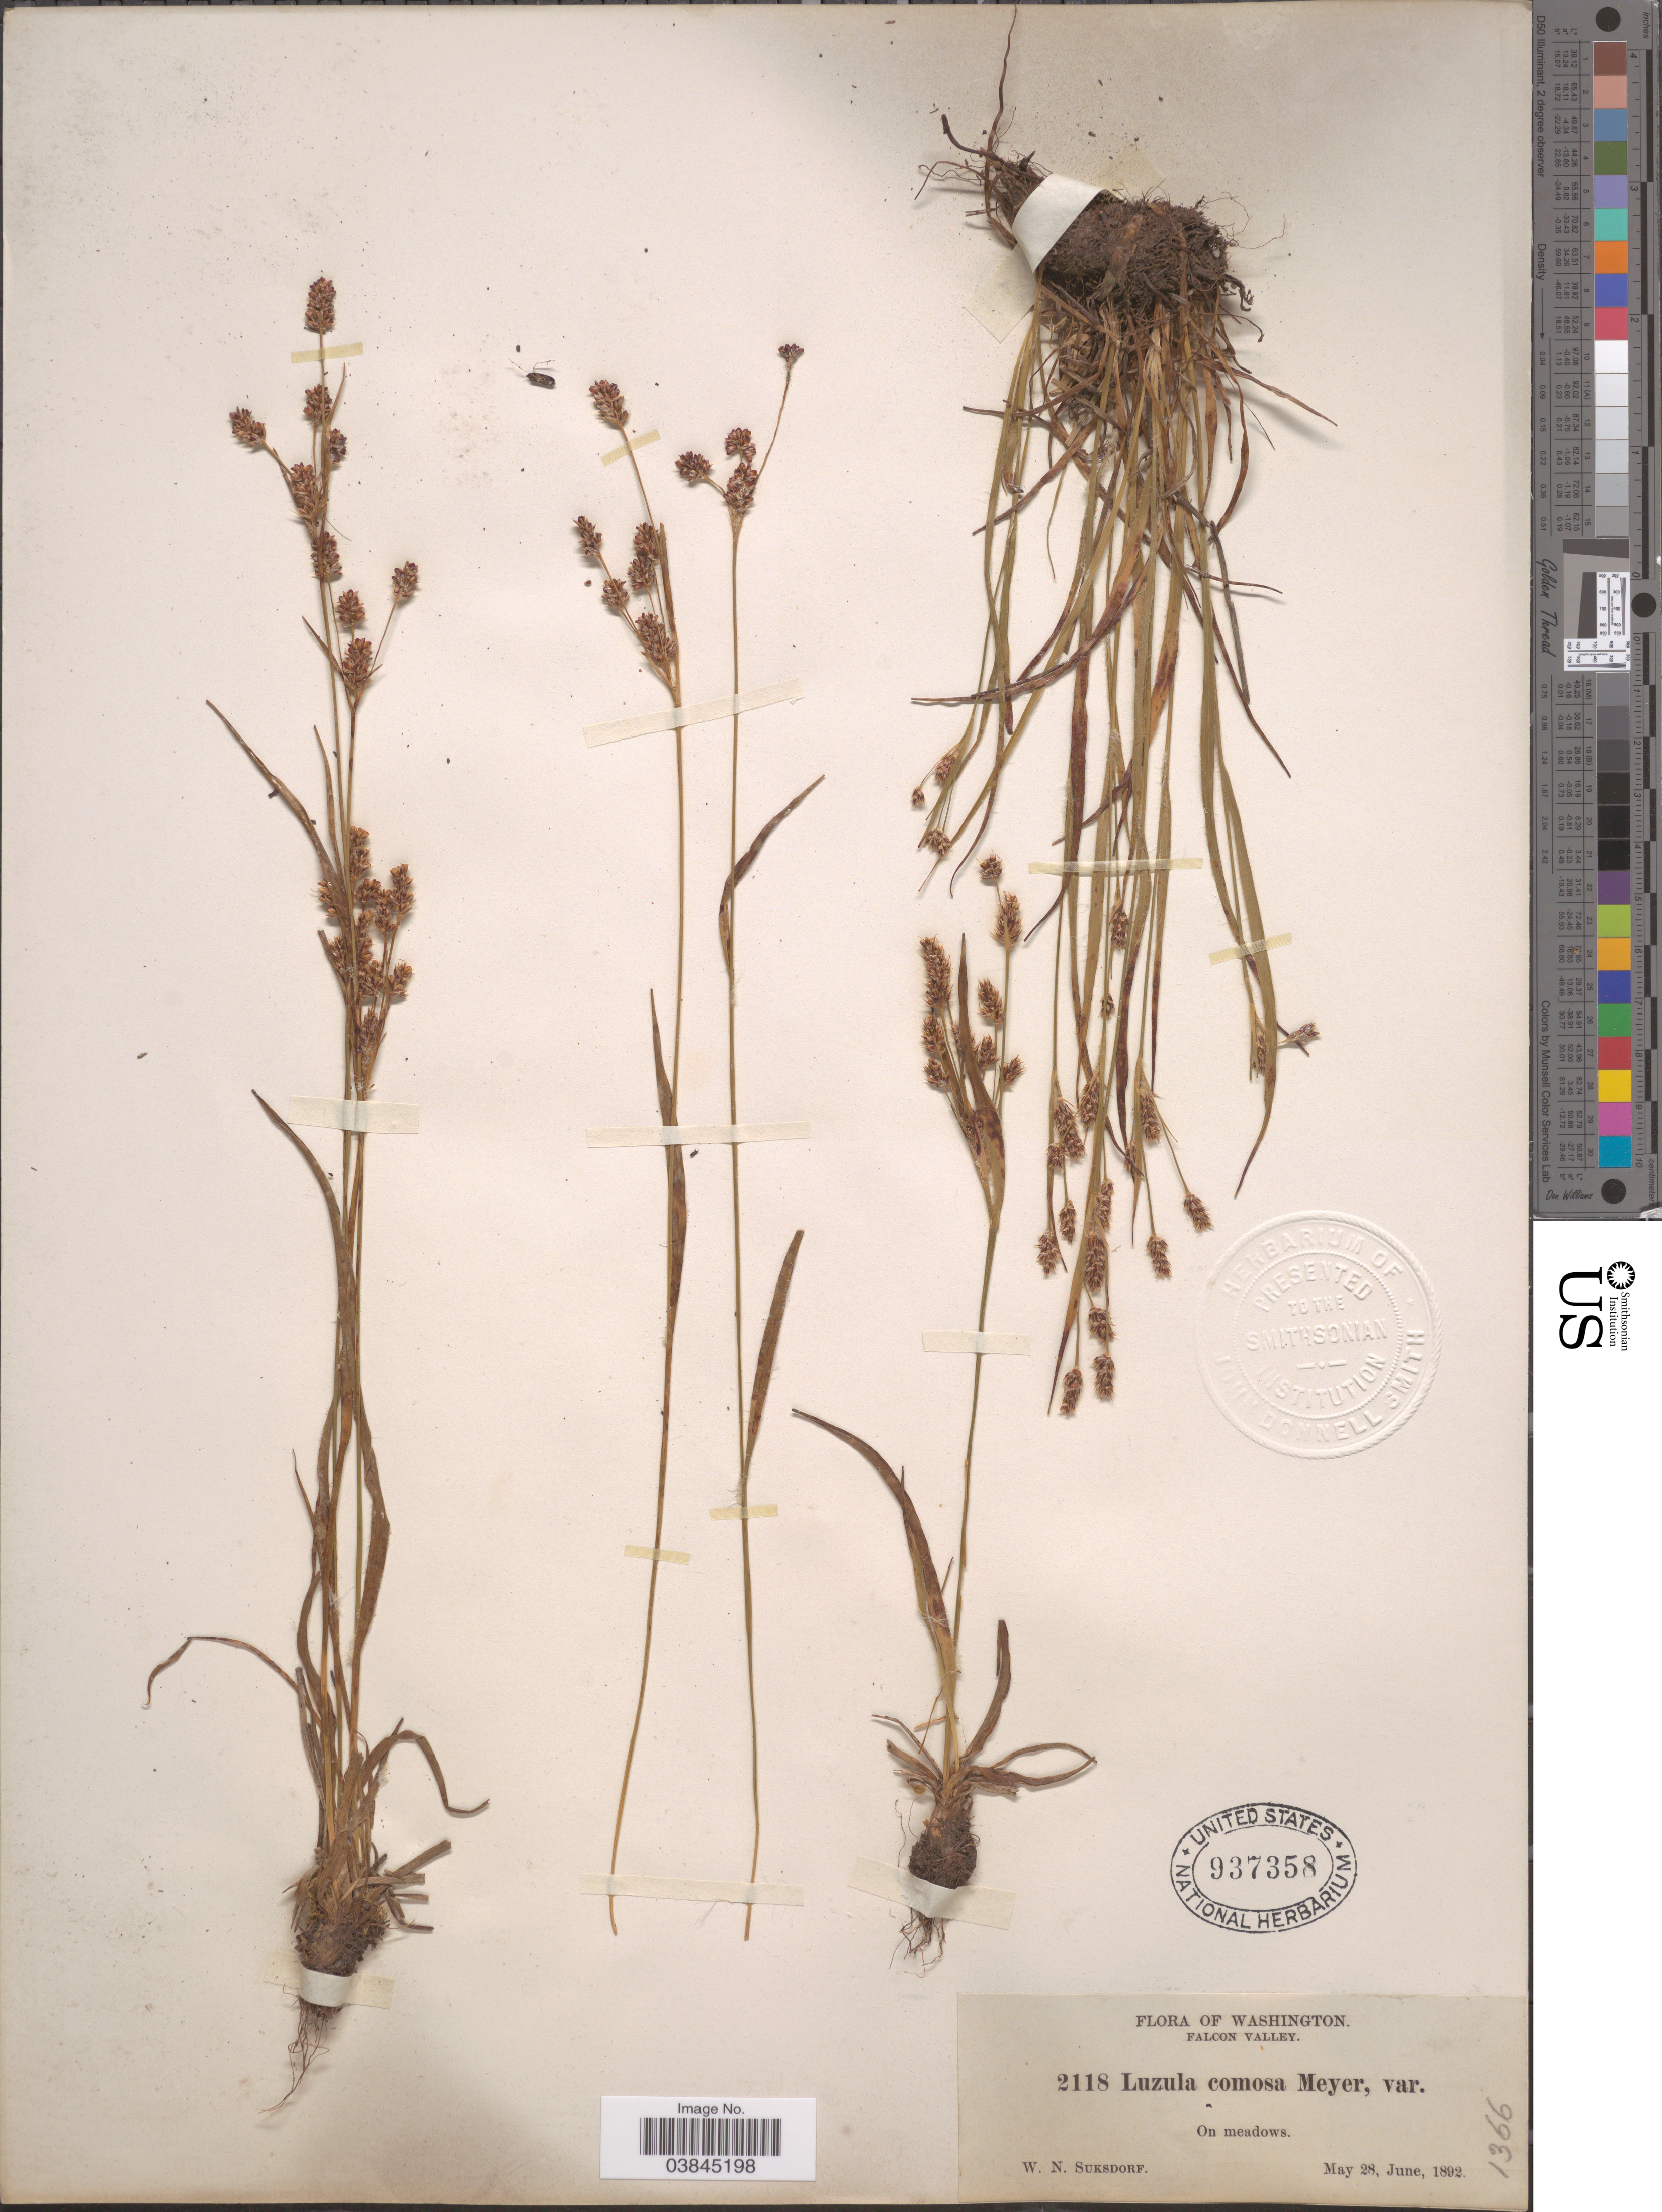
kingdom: Plantae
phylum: Tracheophyta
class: Liliopsida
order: Poales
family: Juncaceae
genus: Luzula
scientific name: Luzula campestris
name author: (L.) DC.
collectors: W. N. Suksdorf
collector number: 2118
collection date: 1892-05-28/1892-06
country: United States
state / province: Washington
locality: Falcon Valley.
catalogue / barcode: US 937358